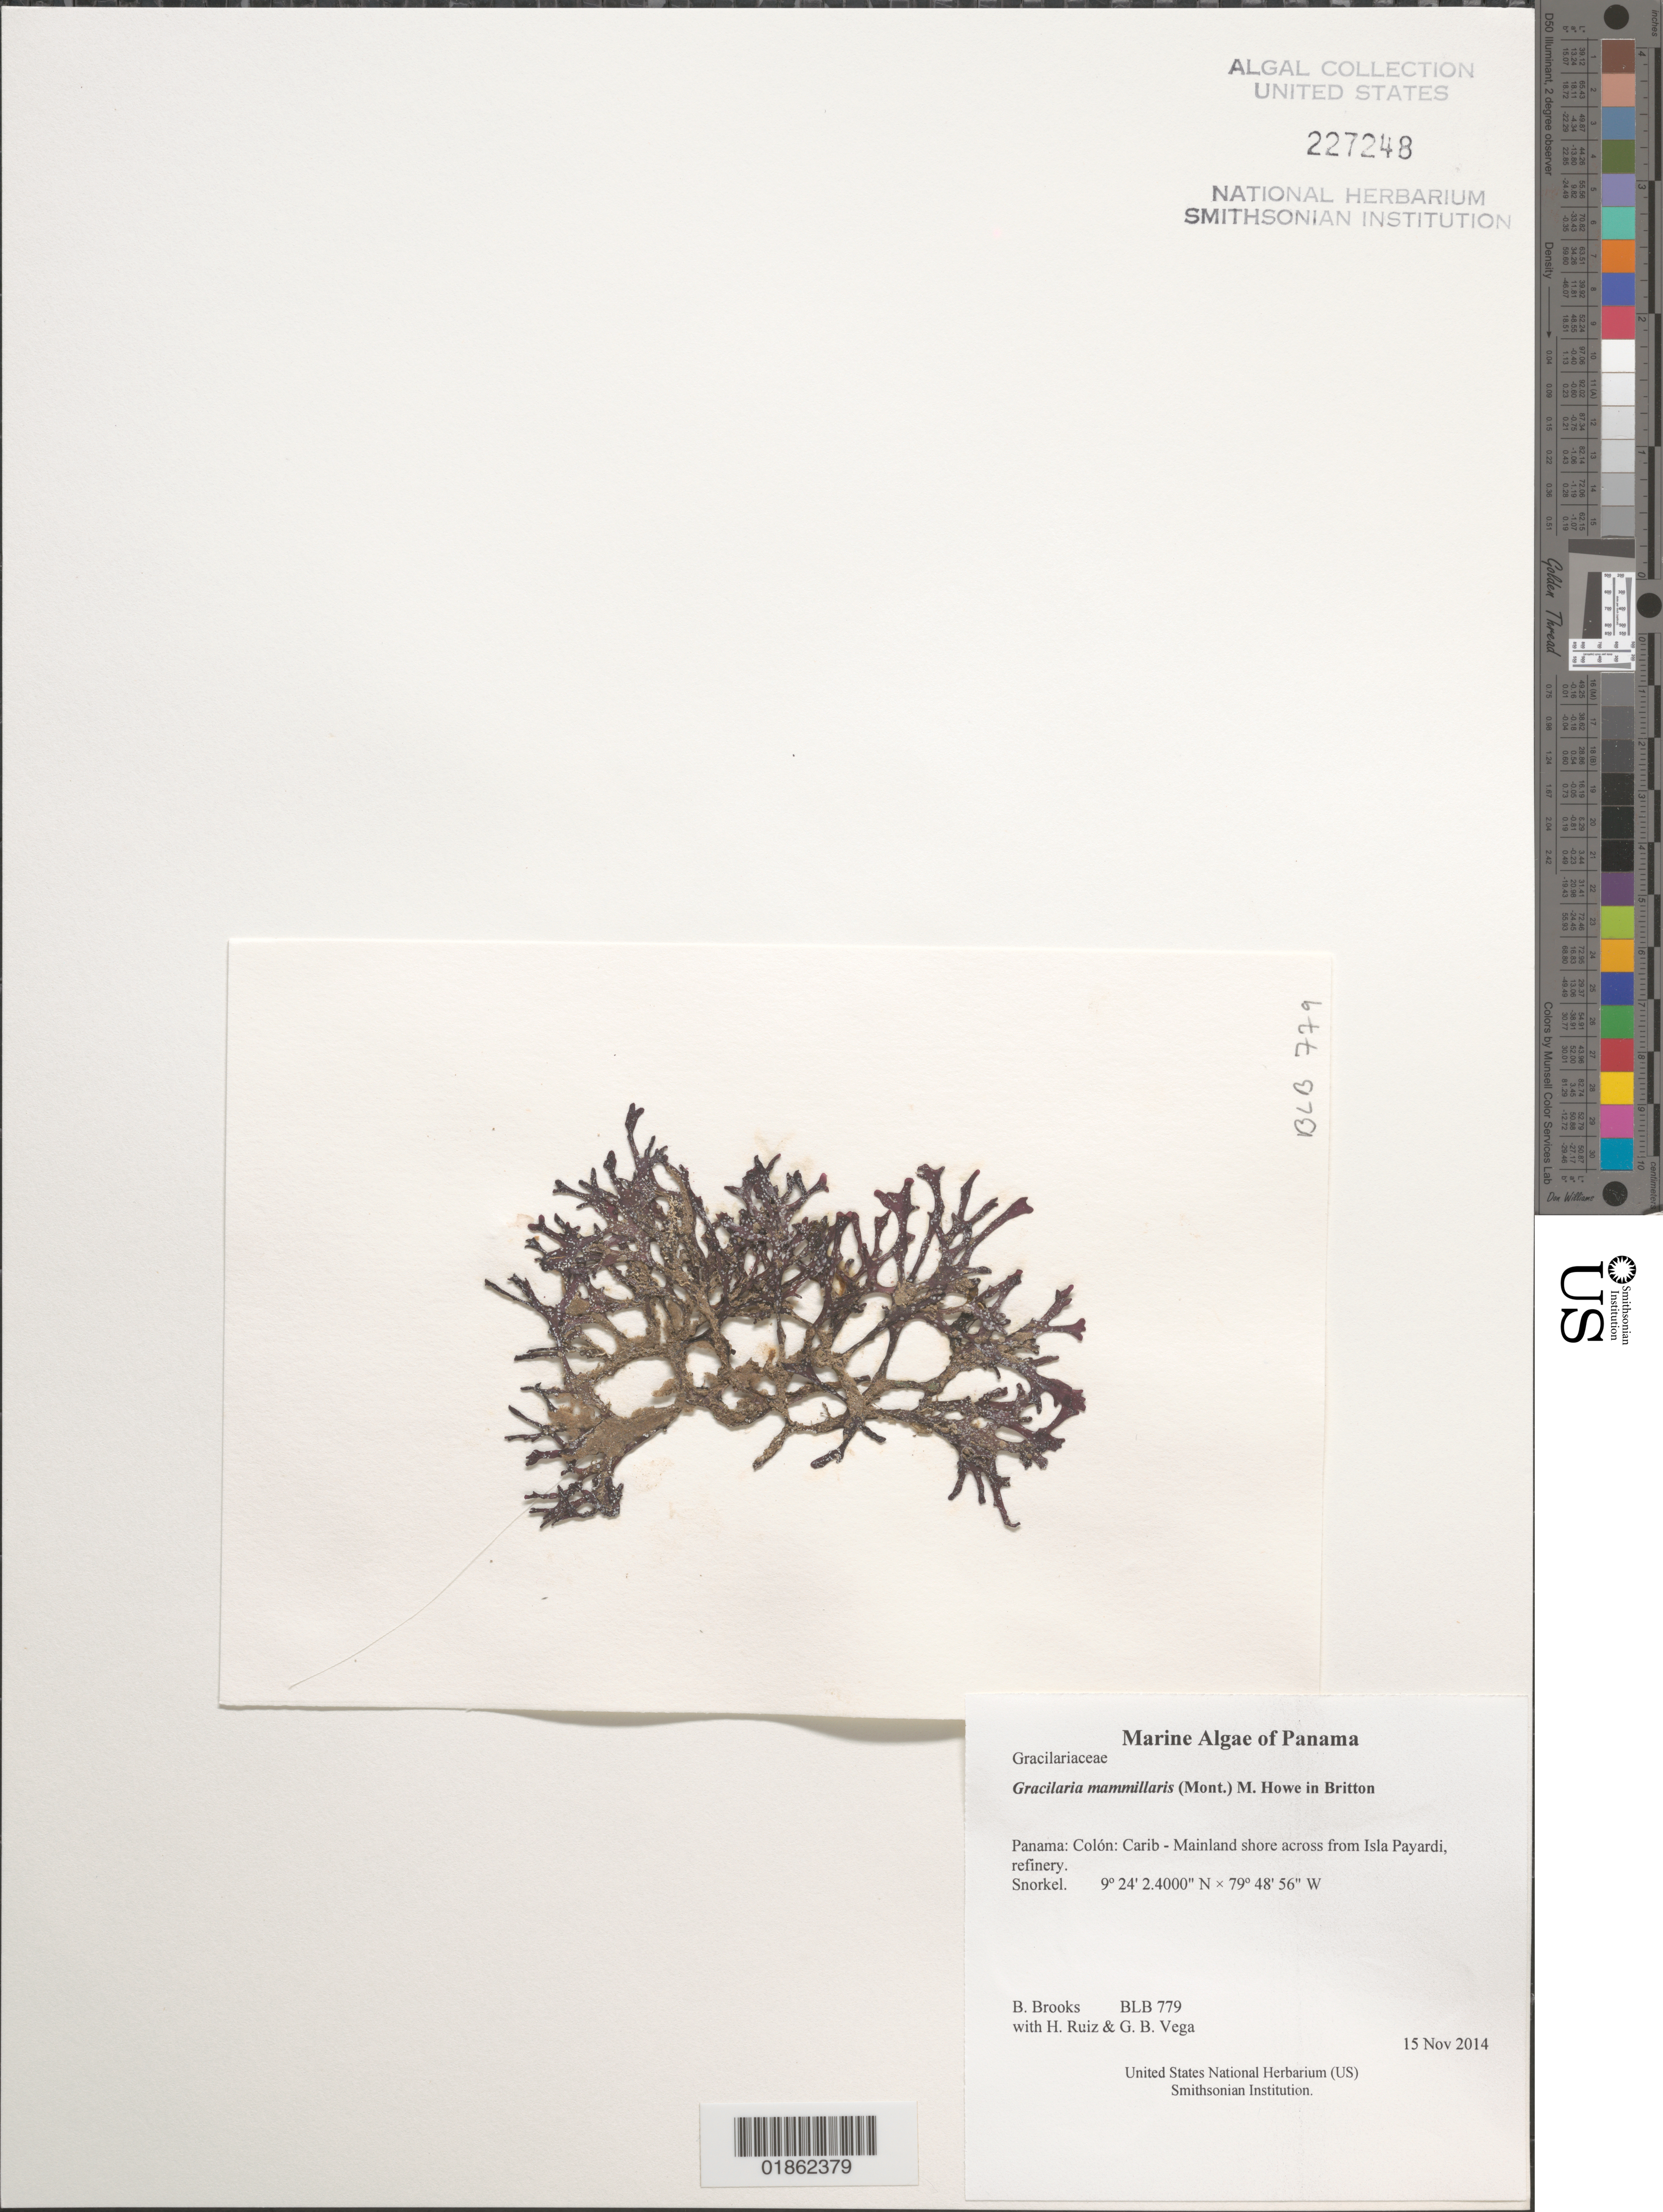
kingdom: Plantae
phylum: Rhodophyta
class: Florideophyceae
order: Gracilariales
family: Gracilariaceae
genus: Gracilaria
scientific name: Gracilaria mammillaris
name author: (Mont.) M. Howe in Britton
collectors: B. Brooks, H. Ruiz & G. B. Vega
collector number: BLB 779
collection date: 2014-11-15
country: Panama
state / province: Colón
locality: Carib - Mainland shore across from Isla Payardi, refinery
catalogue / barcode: US 227248